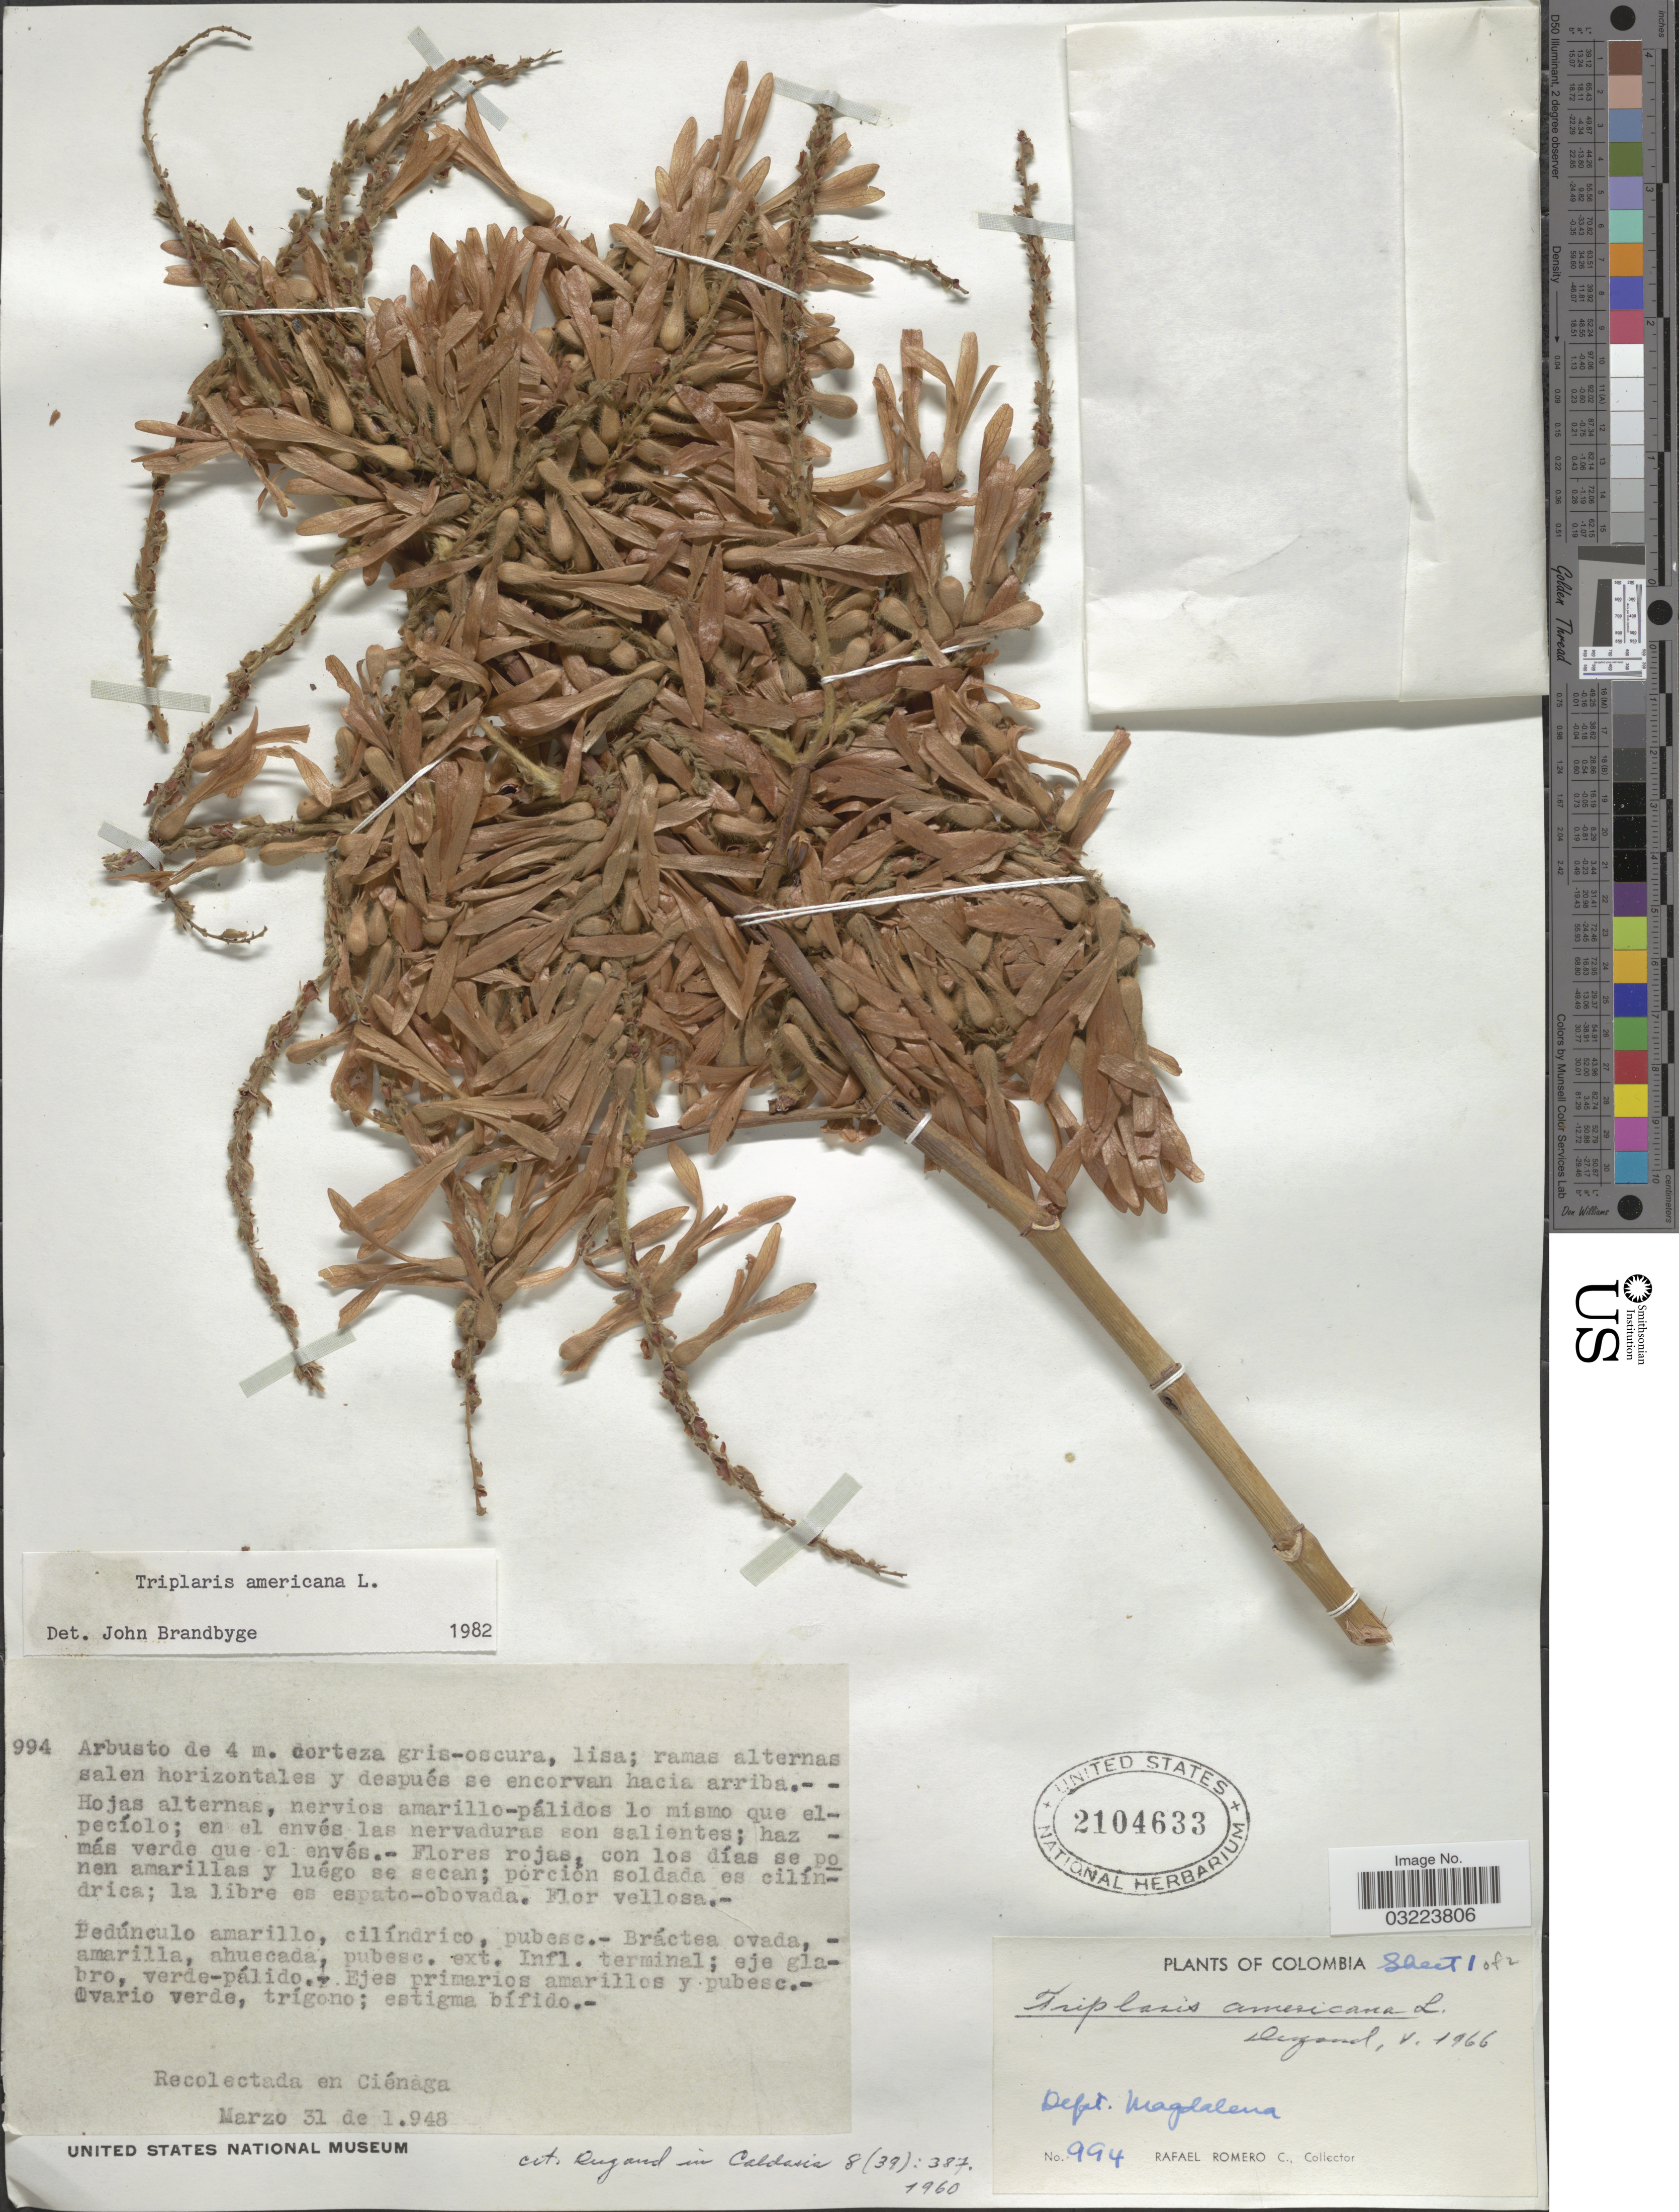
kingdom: Plantae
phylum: Tracheophyta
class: Magnoliopsida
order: Caryophyllales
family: Polygonaceae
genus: Triplaris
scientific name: Triplaris americana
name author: L.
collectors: R. Romero Castañeda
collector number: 994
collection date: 1948-03-31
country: Colombia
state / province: Magdalena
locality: Dept. Magdalena. Ciénaga.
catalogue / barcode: US 2104633